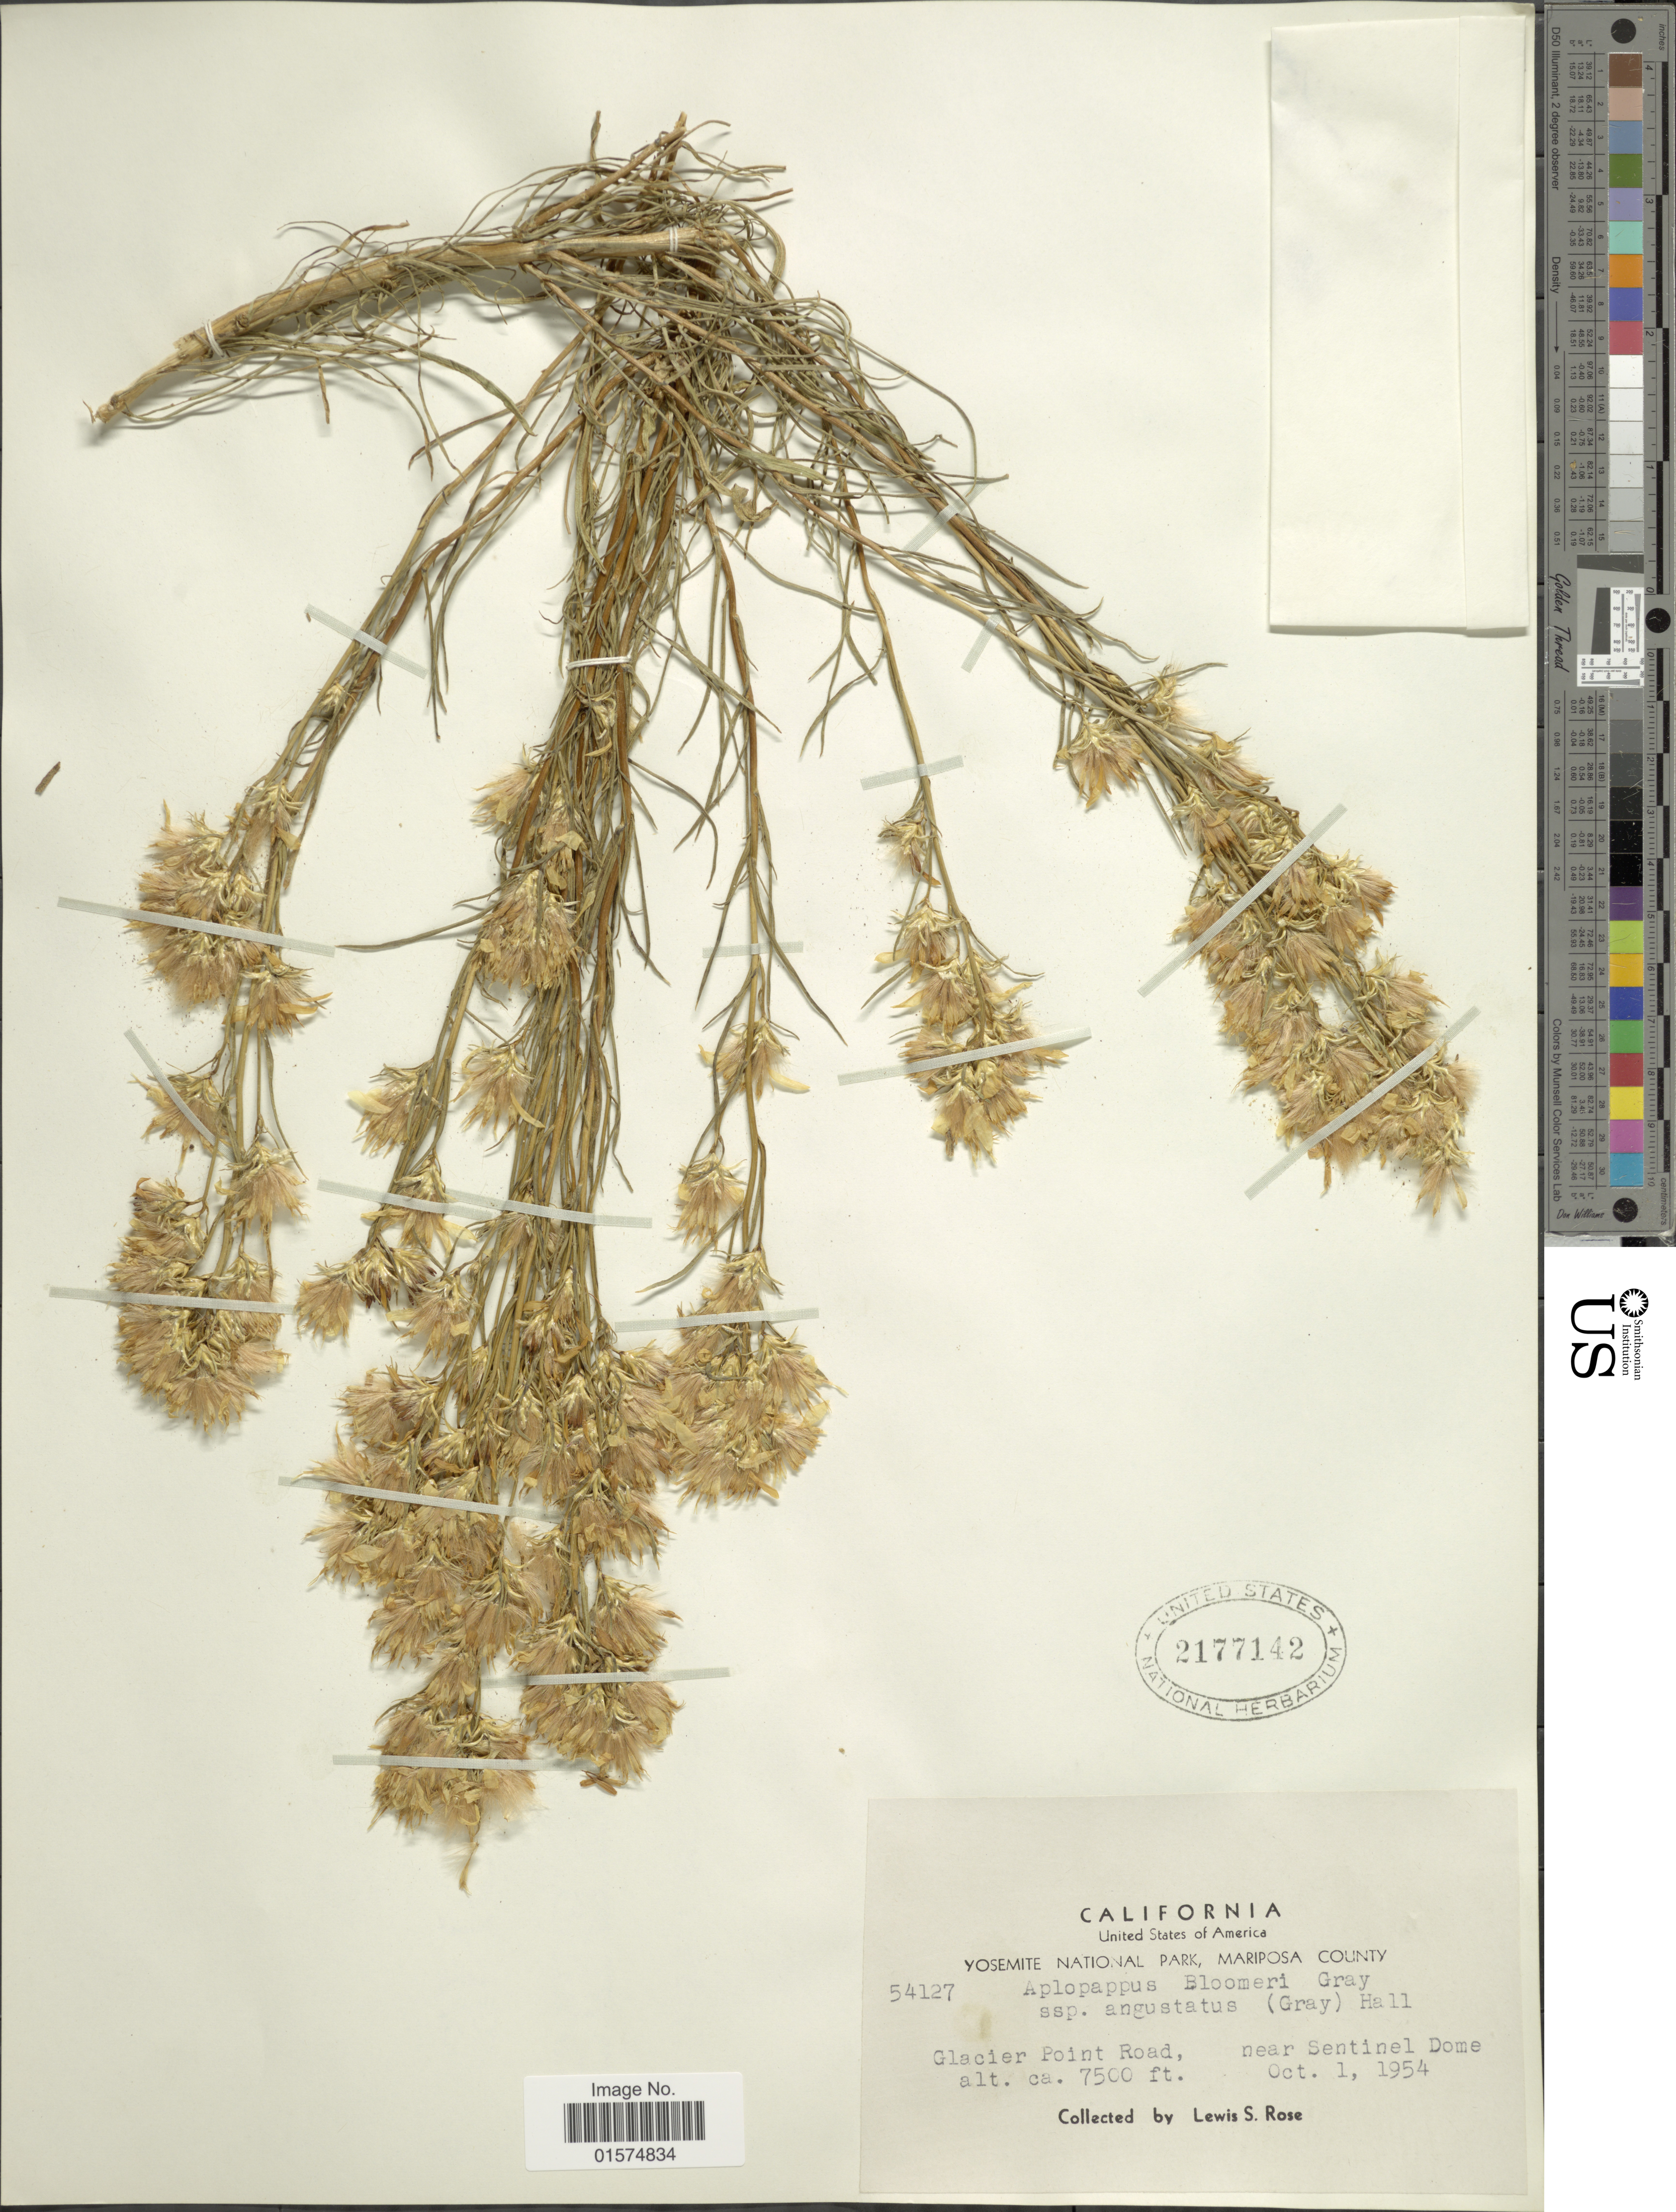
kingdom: Plantae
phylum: Tracheophyta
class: Magnoliopsida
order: Asterales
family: Asteraceae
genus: Ericameria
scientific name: Ericameria bloomeri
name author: (A. Gray) J.F. Macbr.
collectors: L. S. Rose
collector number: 54127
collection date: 1954-10-01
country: United States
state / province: California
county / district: Mariposa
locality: Glacier Point Road, near Sentinel Dome. Yosemite National Park, Mariposa County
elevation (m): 2286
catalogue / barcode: US 2177142